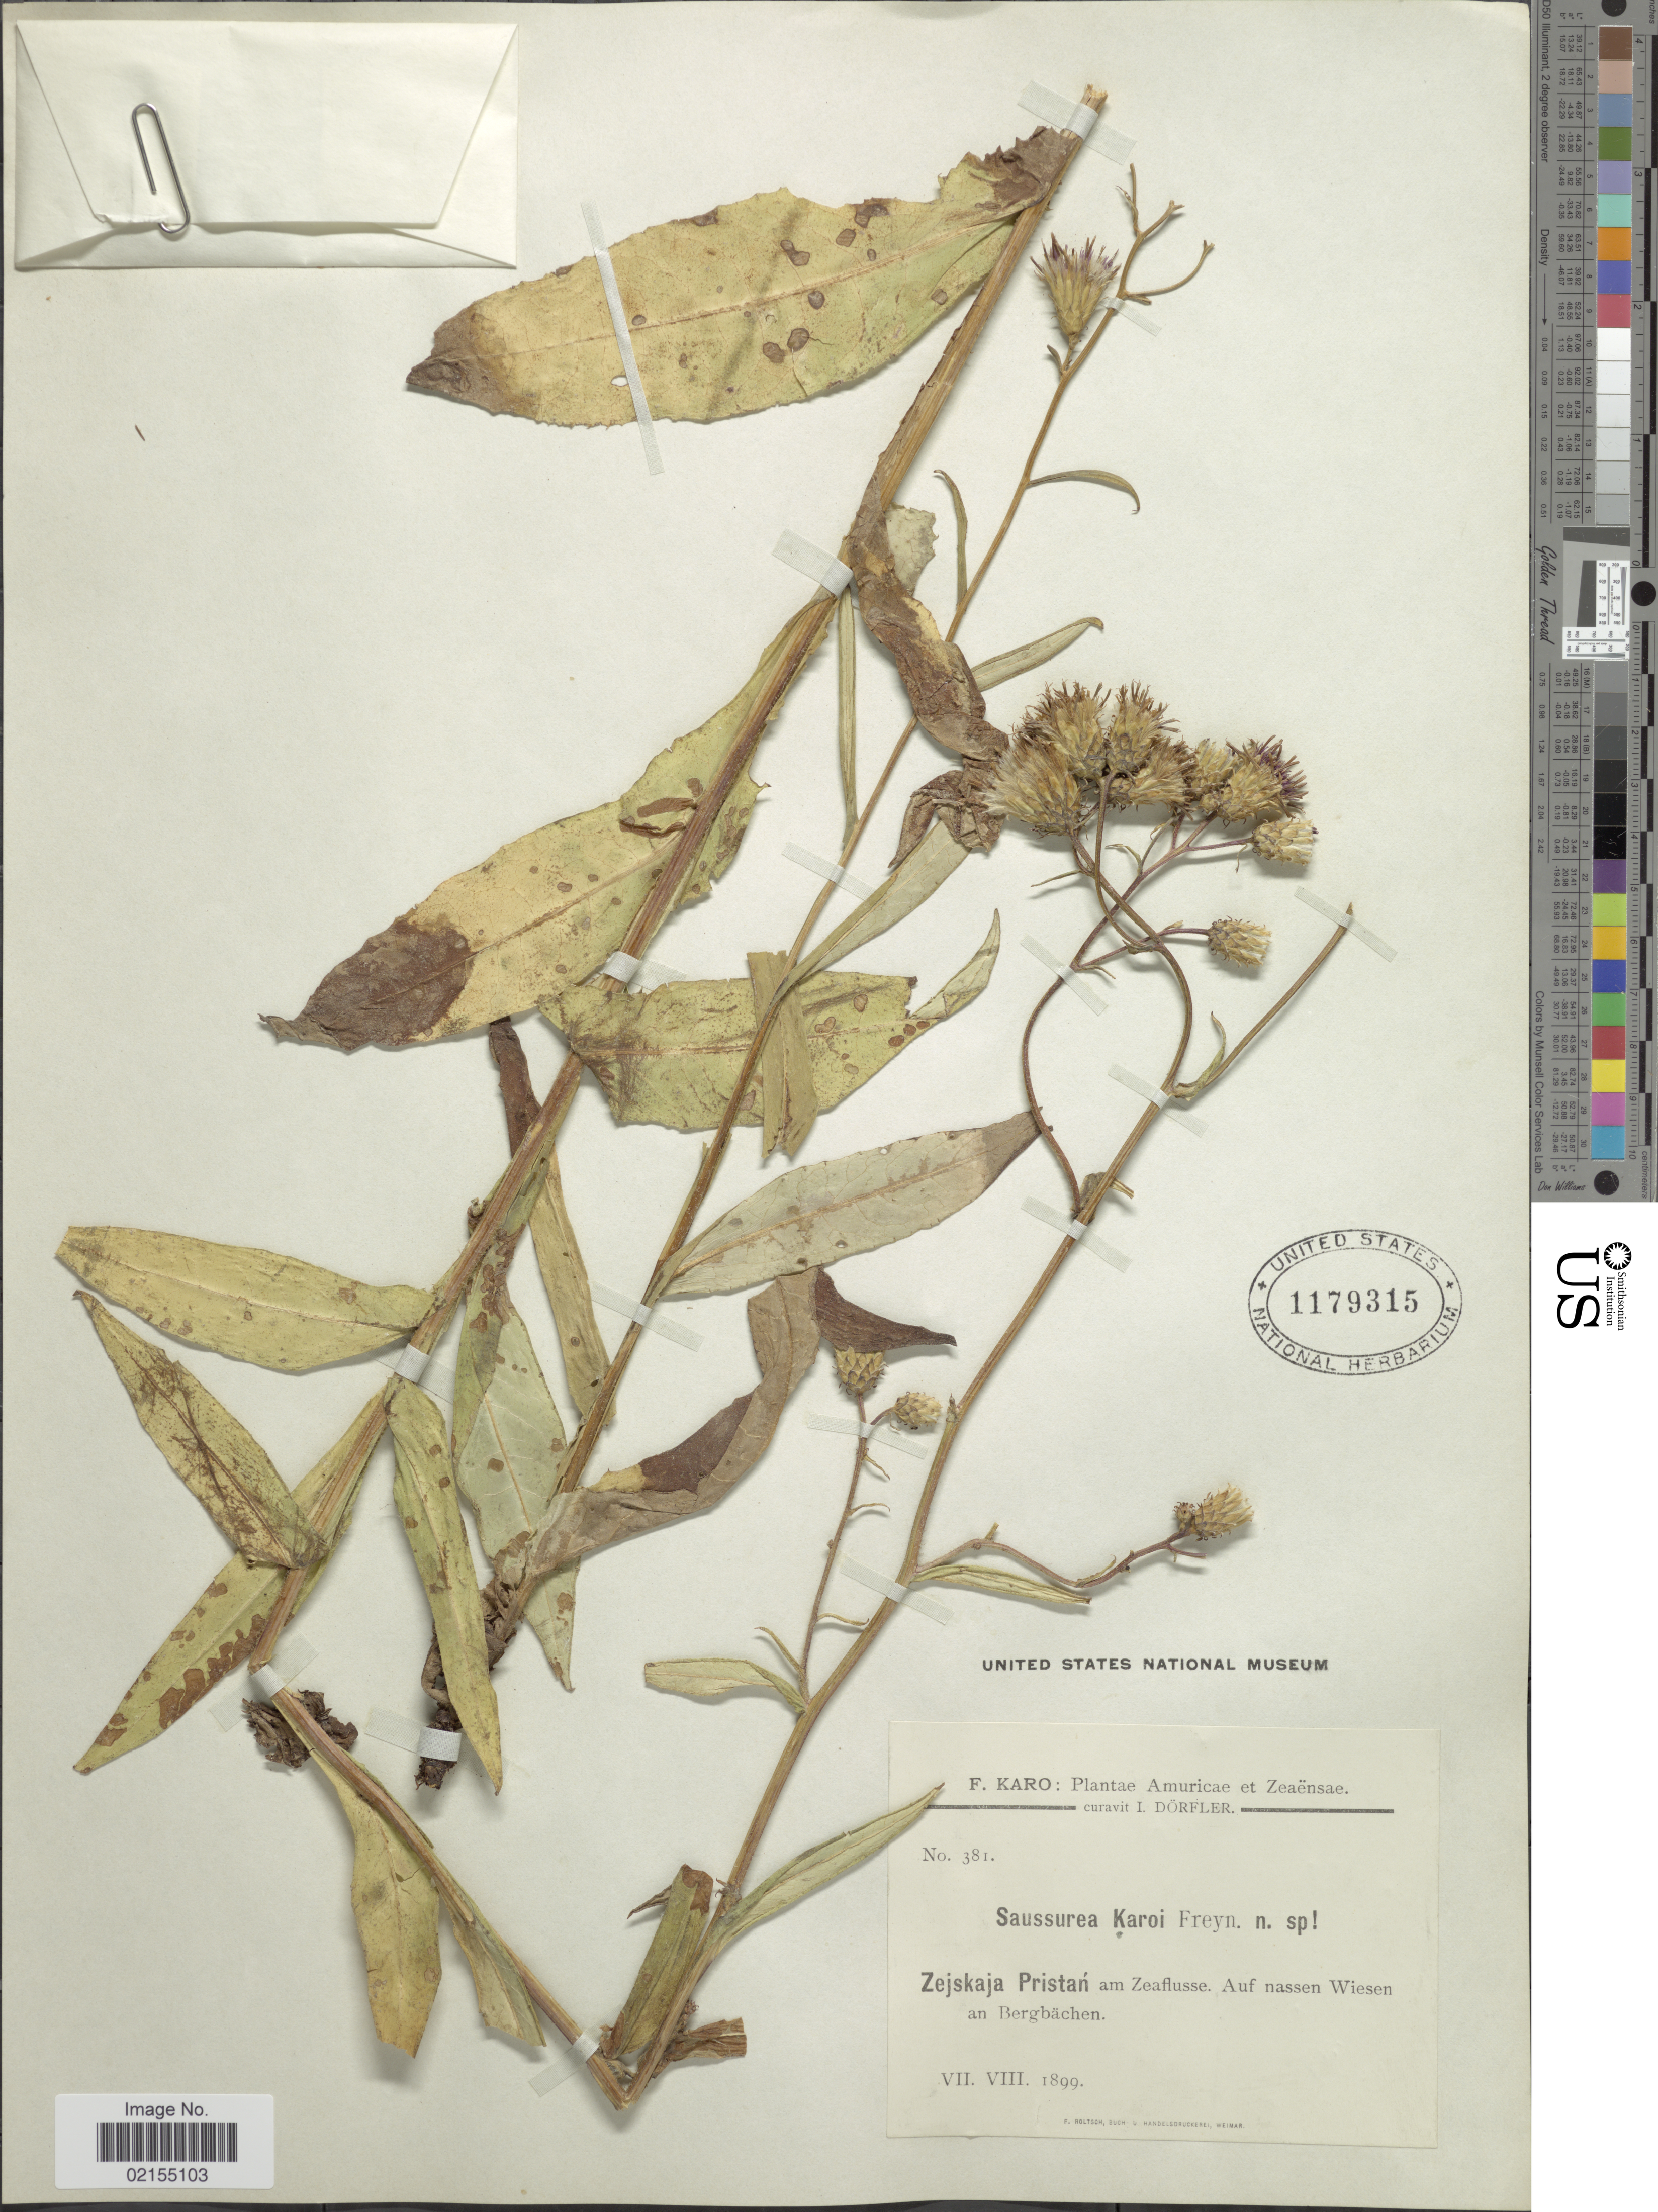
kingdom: Plantae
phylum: Tracheophyta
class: Magnoliopsida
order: Asterales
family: Asteraceae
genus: Saussurea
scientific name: Saussurea karoi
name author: Freyn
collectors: F. Karo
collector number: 381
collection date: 1899-07/1899-08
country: Russian Federation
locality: Zejskaja Pristan am Zeaflussen, Auf nassen Wiesen an Bergbachen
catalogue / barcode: US 1179315